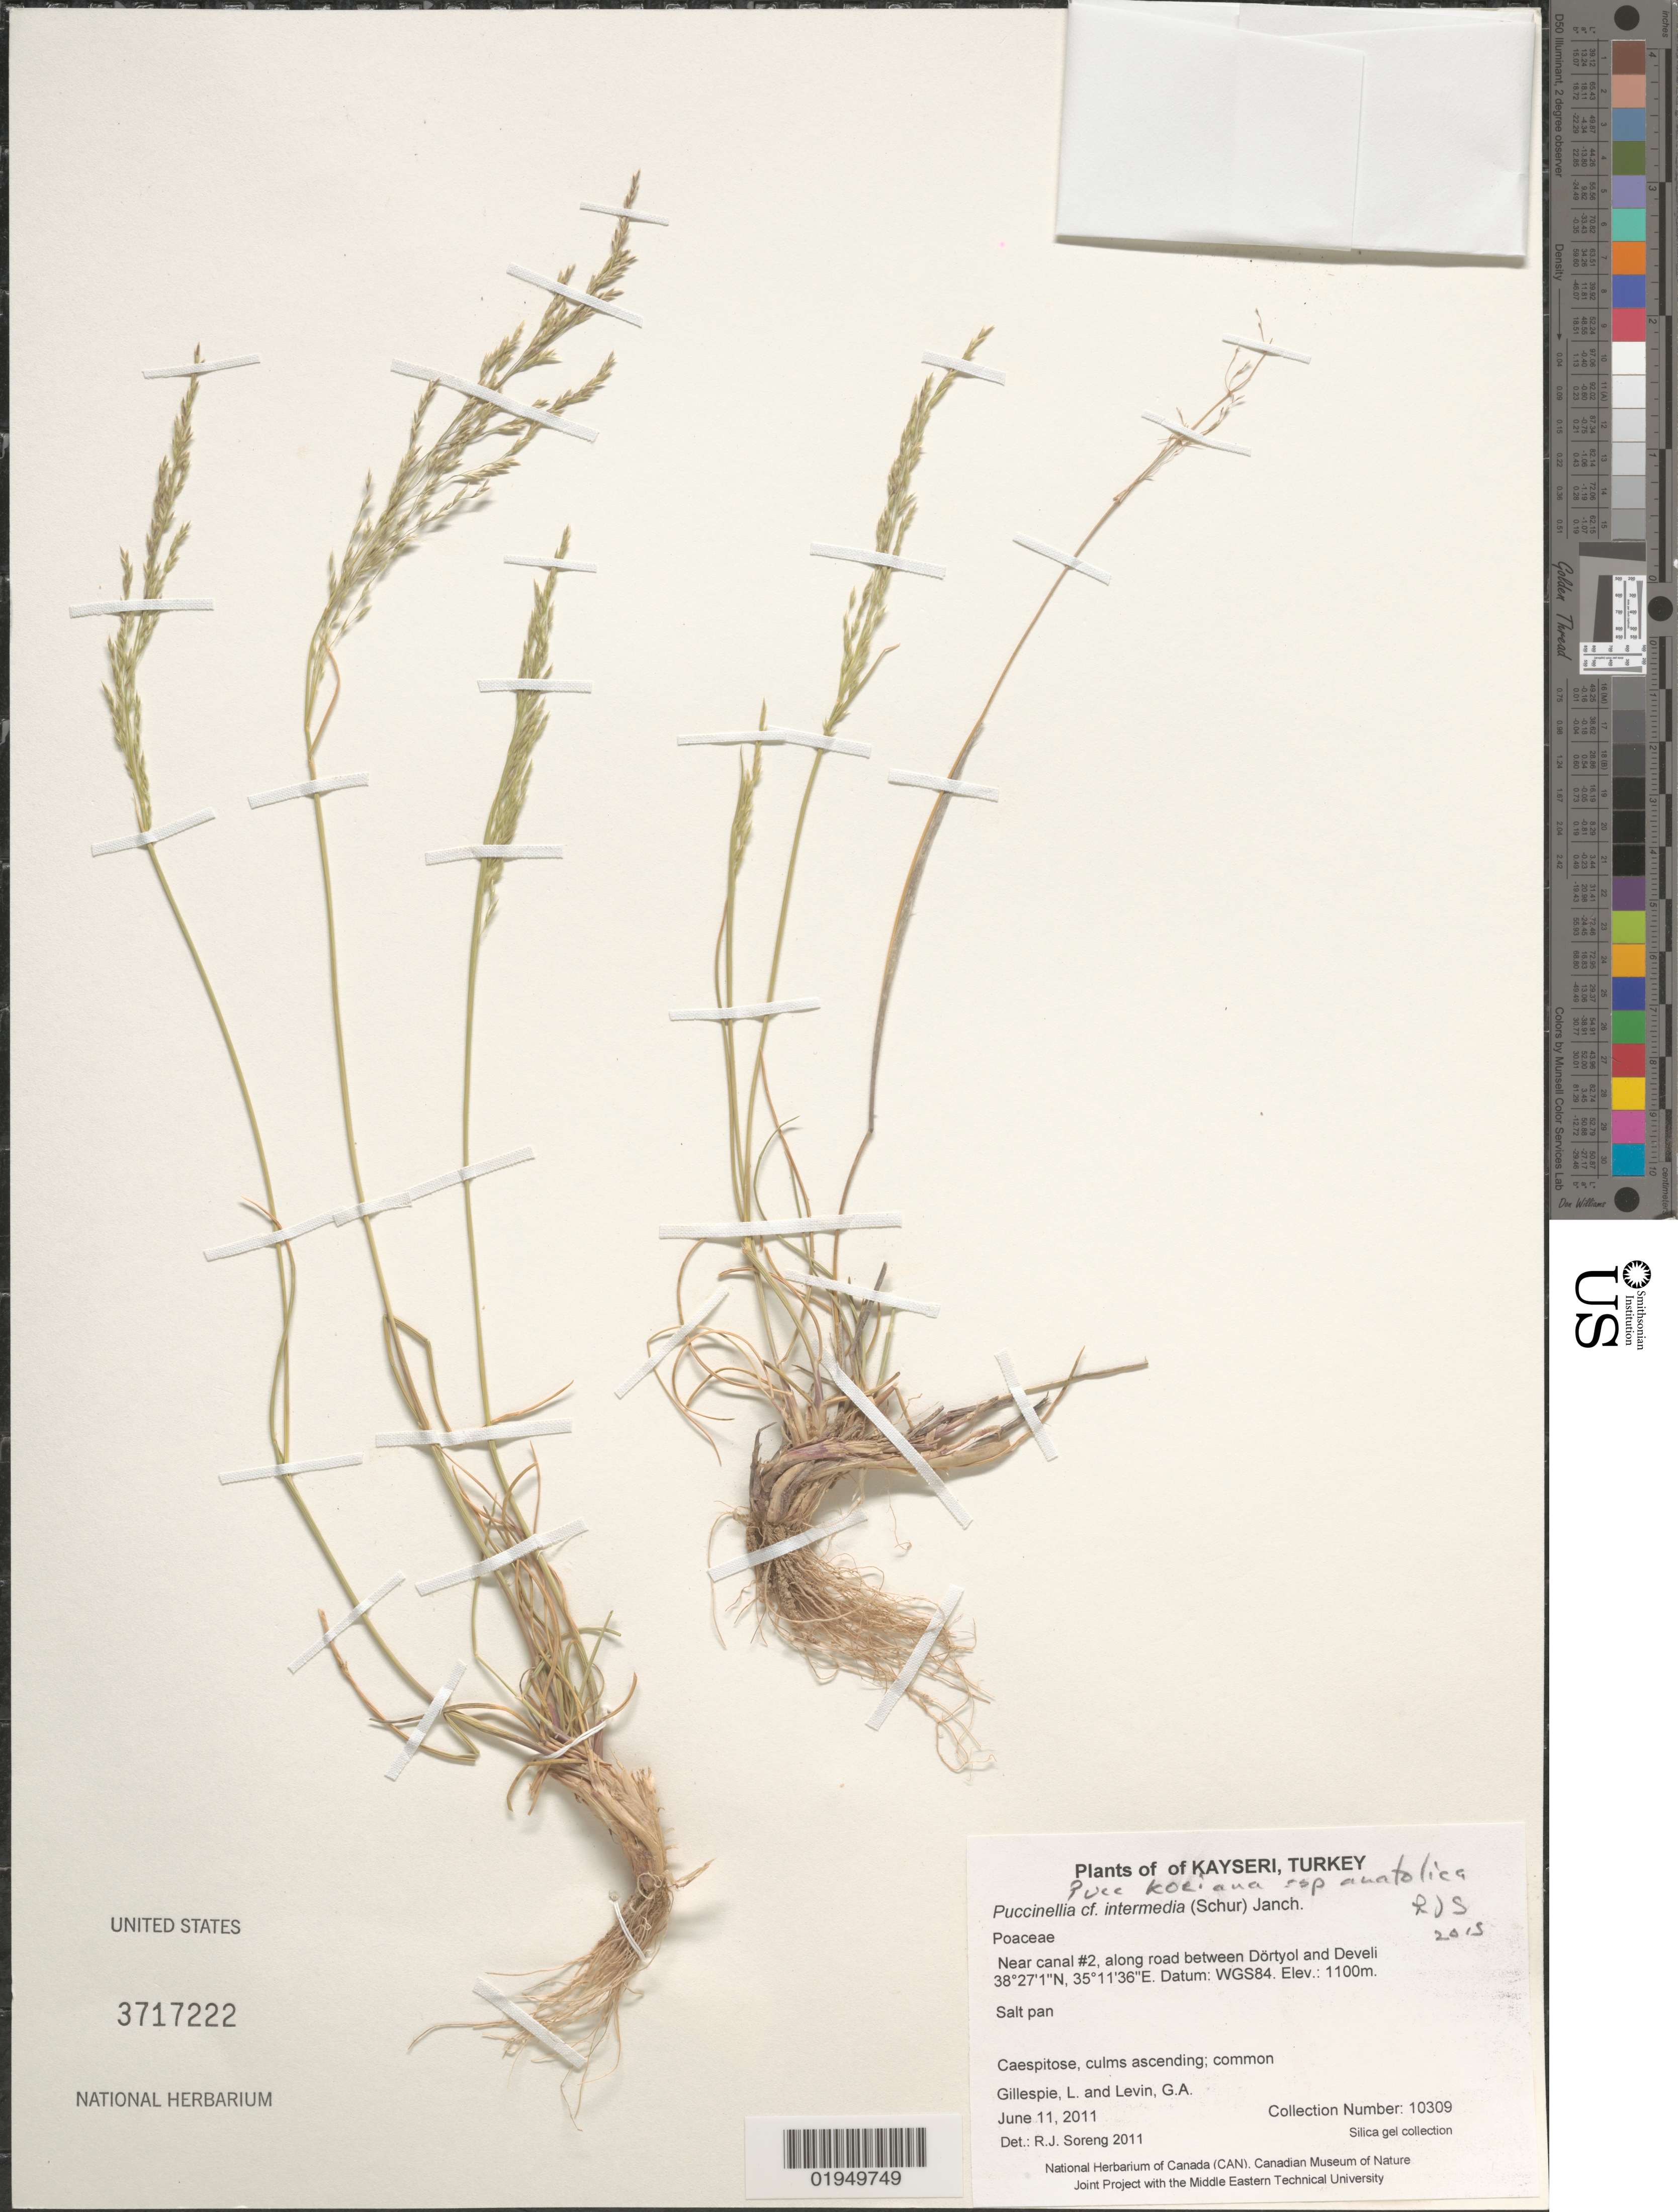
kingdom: Plantae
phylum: Tracheophyta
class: Liliopsida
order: Poales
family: Poaceae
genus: Puccinellia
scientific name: Puccinellia koeieana subsp. anatolica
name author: Kit Tan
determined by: Soreng, Robert J., Research Associate (BOT), Smithsonian Institution - National Museum of Natural History (UNITED STATES)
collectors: L. J. Gillespie & G. Levin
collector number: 10309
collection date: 2011-06-11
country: Turkey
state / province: Kayseri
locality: Sultan Marsh. Near canal #2, along road between Dörtyol and Develi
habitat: Salt pan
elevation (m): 1100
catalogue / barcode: US 3717222